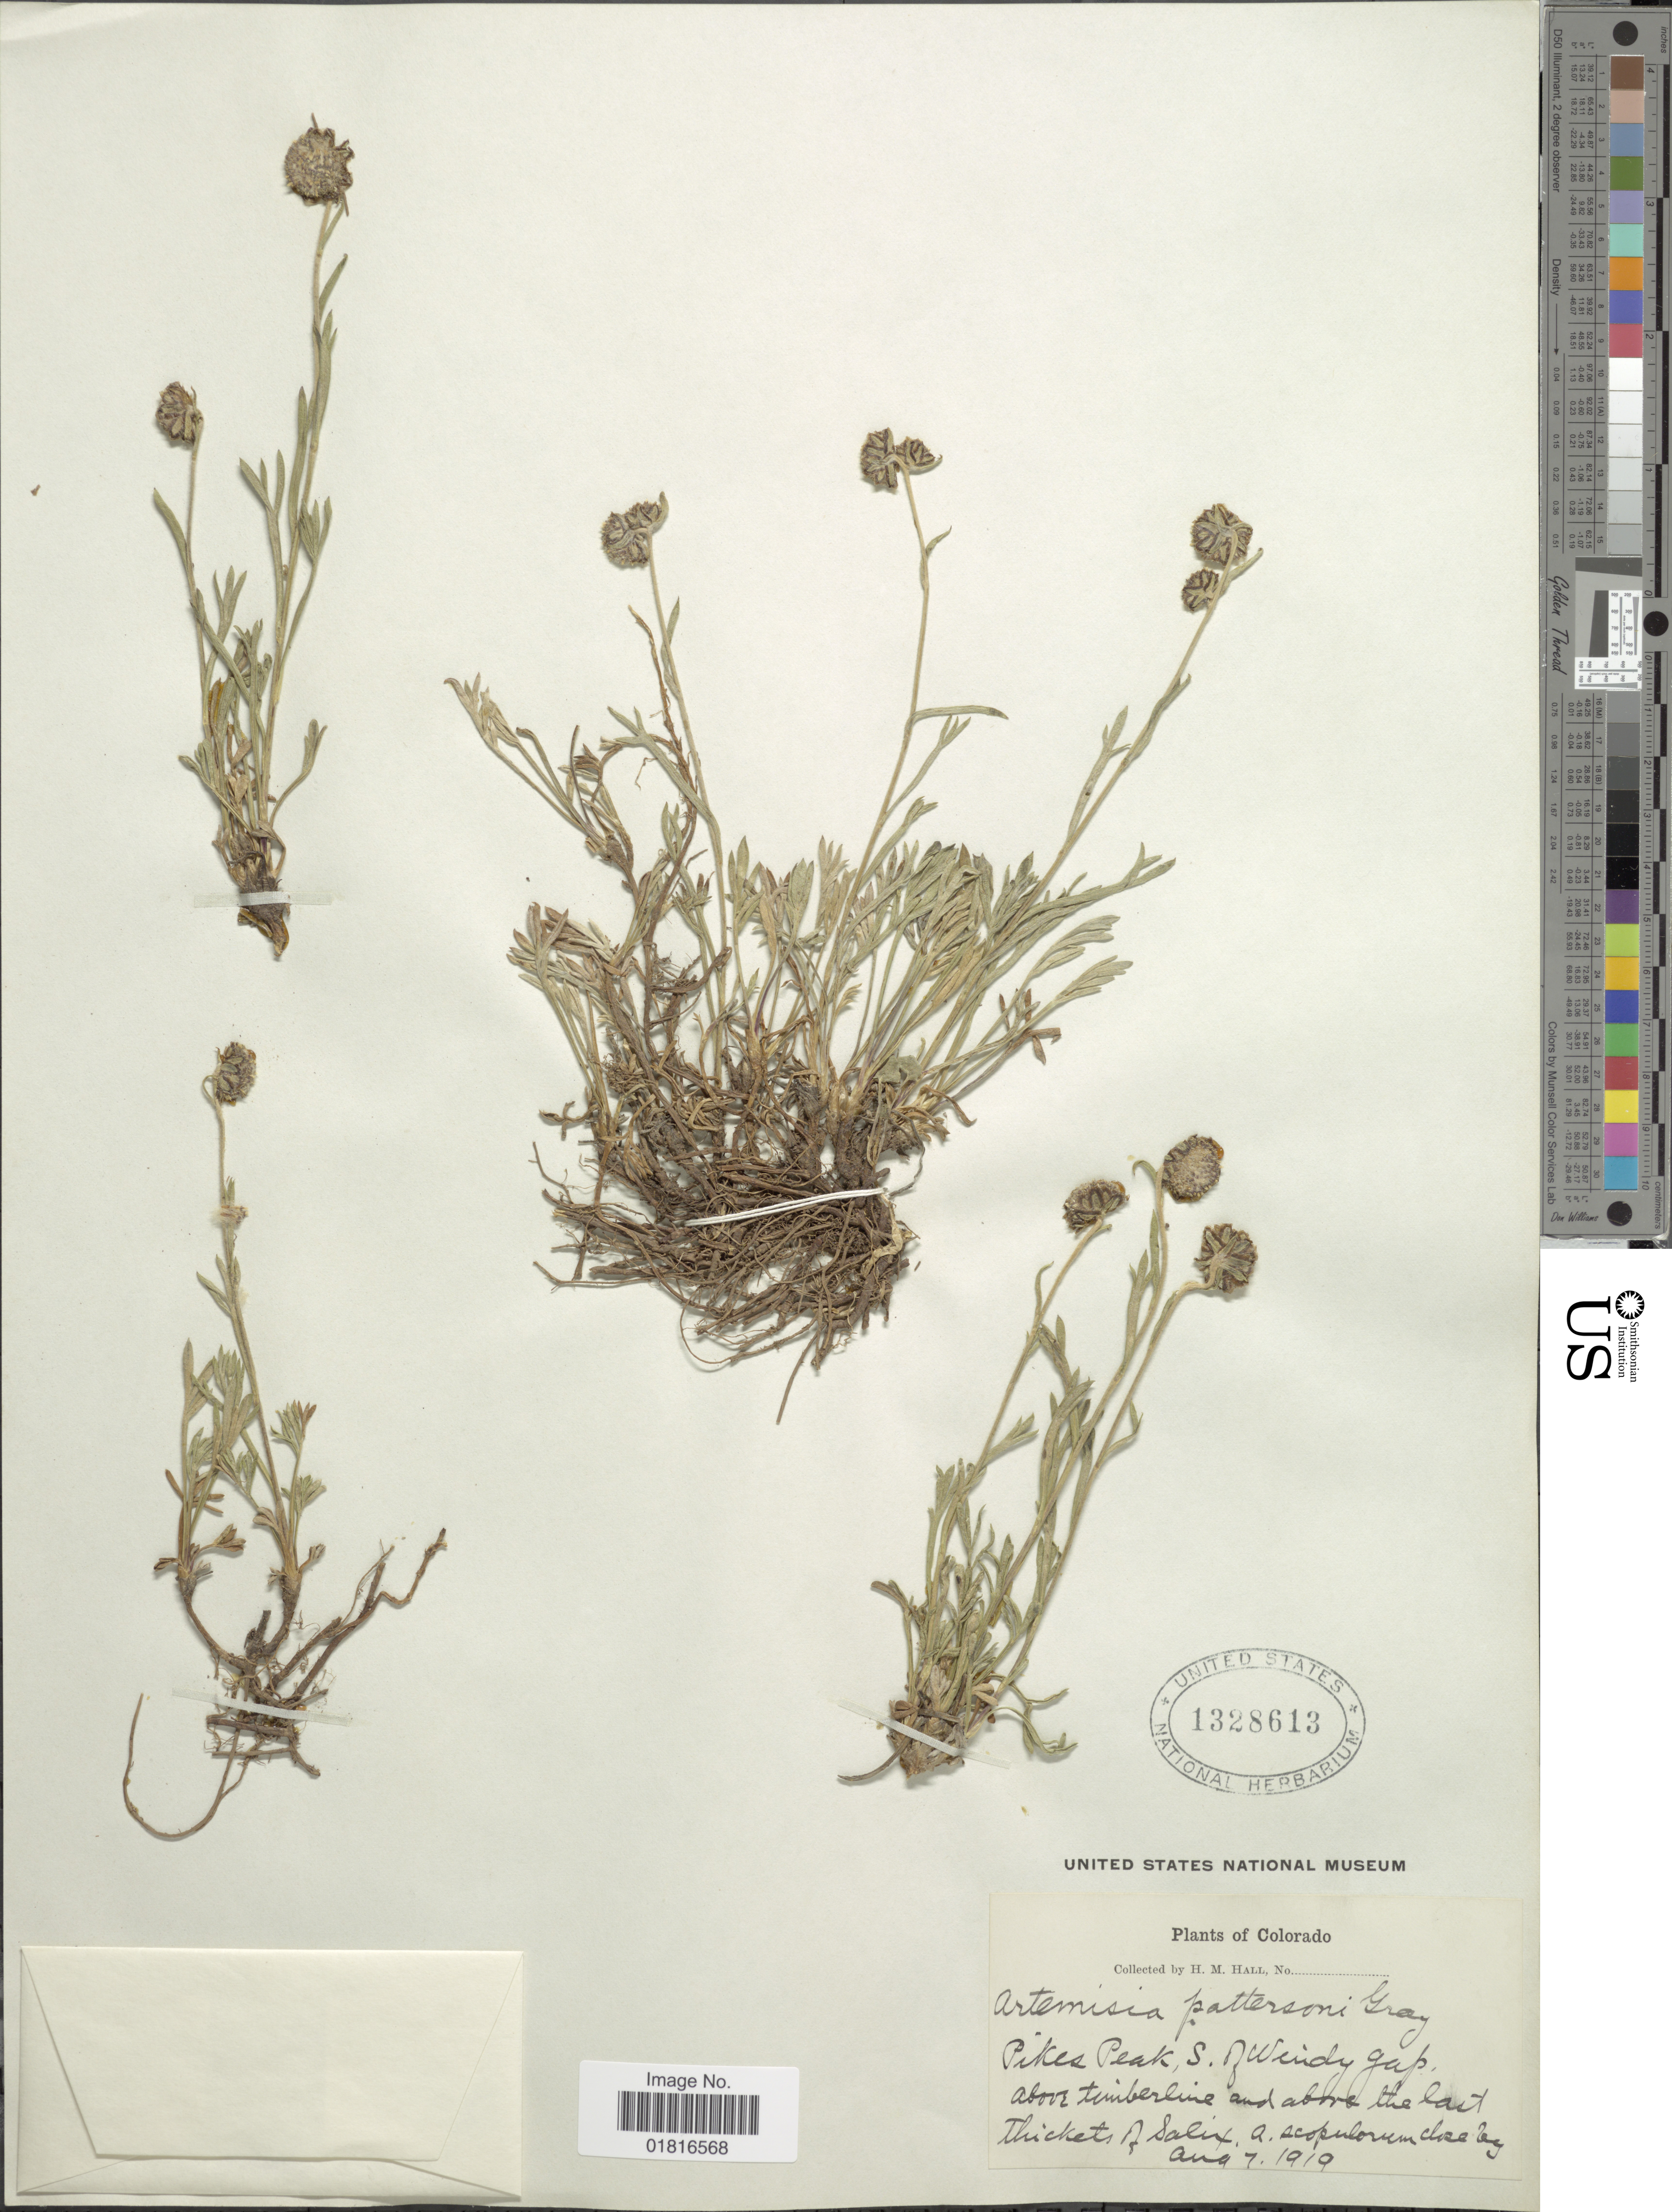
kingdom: Plantae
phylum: Tracheophyta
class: Magnoliopsida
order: Asterales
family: Asteraceae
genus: Artemisia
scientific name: Artemisia pattersonii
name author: A. Gray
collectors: H. M. Hall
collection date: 1919-08-07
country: United States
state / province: Colorado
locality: Pikes Peak, S. of Wendy gap, above timberline and above the last Thickets of Salix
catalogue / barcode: US 1328613